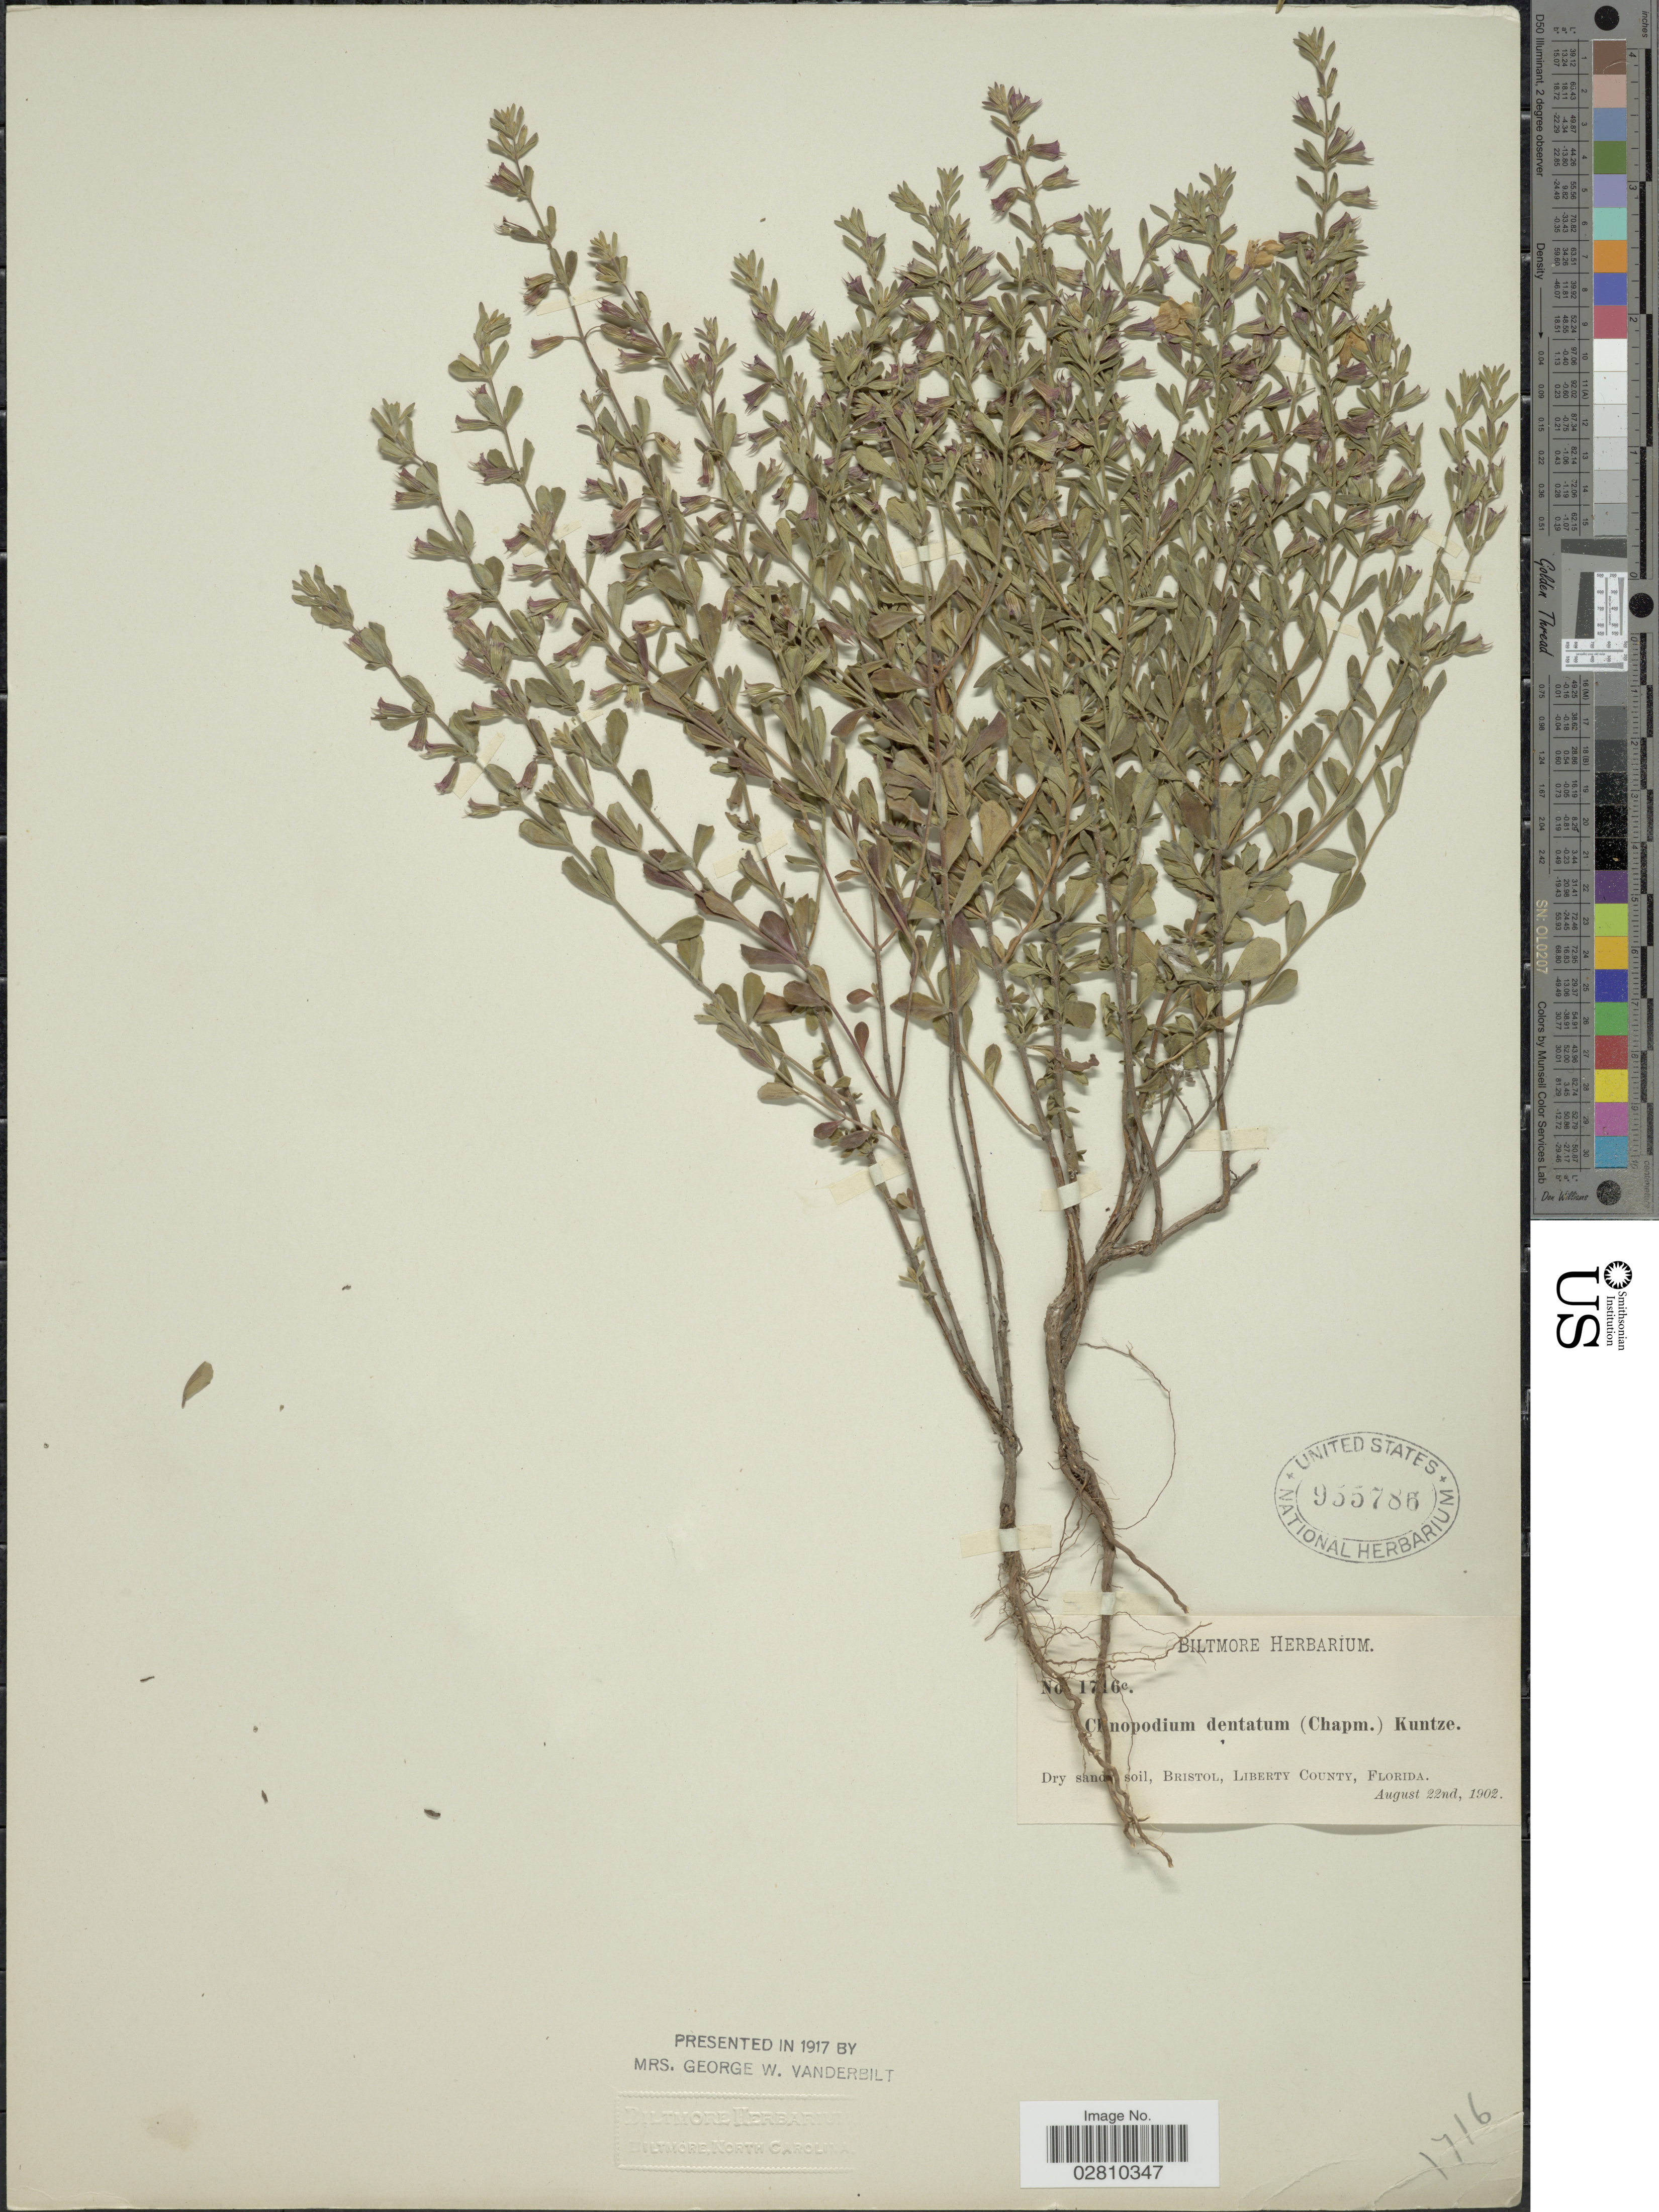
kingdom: Plantae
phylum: Tracheophyta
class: Magnoliopsida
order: Lamiales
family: Lamiaceae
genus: Clinopodium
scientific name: Clinopodium dentatum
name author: (Chapm.) Kuntze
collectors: ex herb. Biltmore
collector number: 1716c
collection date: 1902-08-22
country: United States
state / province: Florida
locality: Dry sandy soil, Bristol, Liberty County.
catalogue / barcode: US 955786